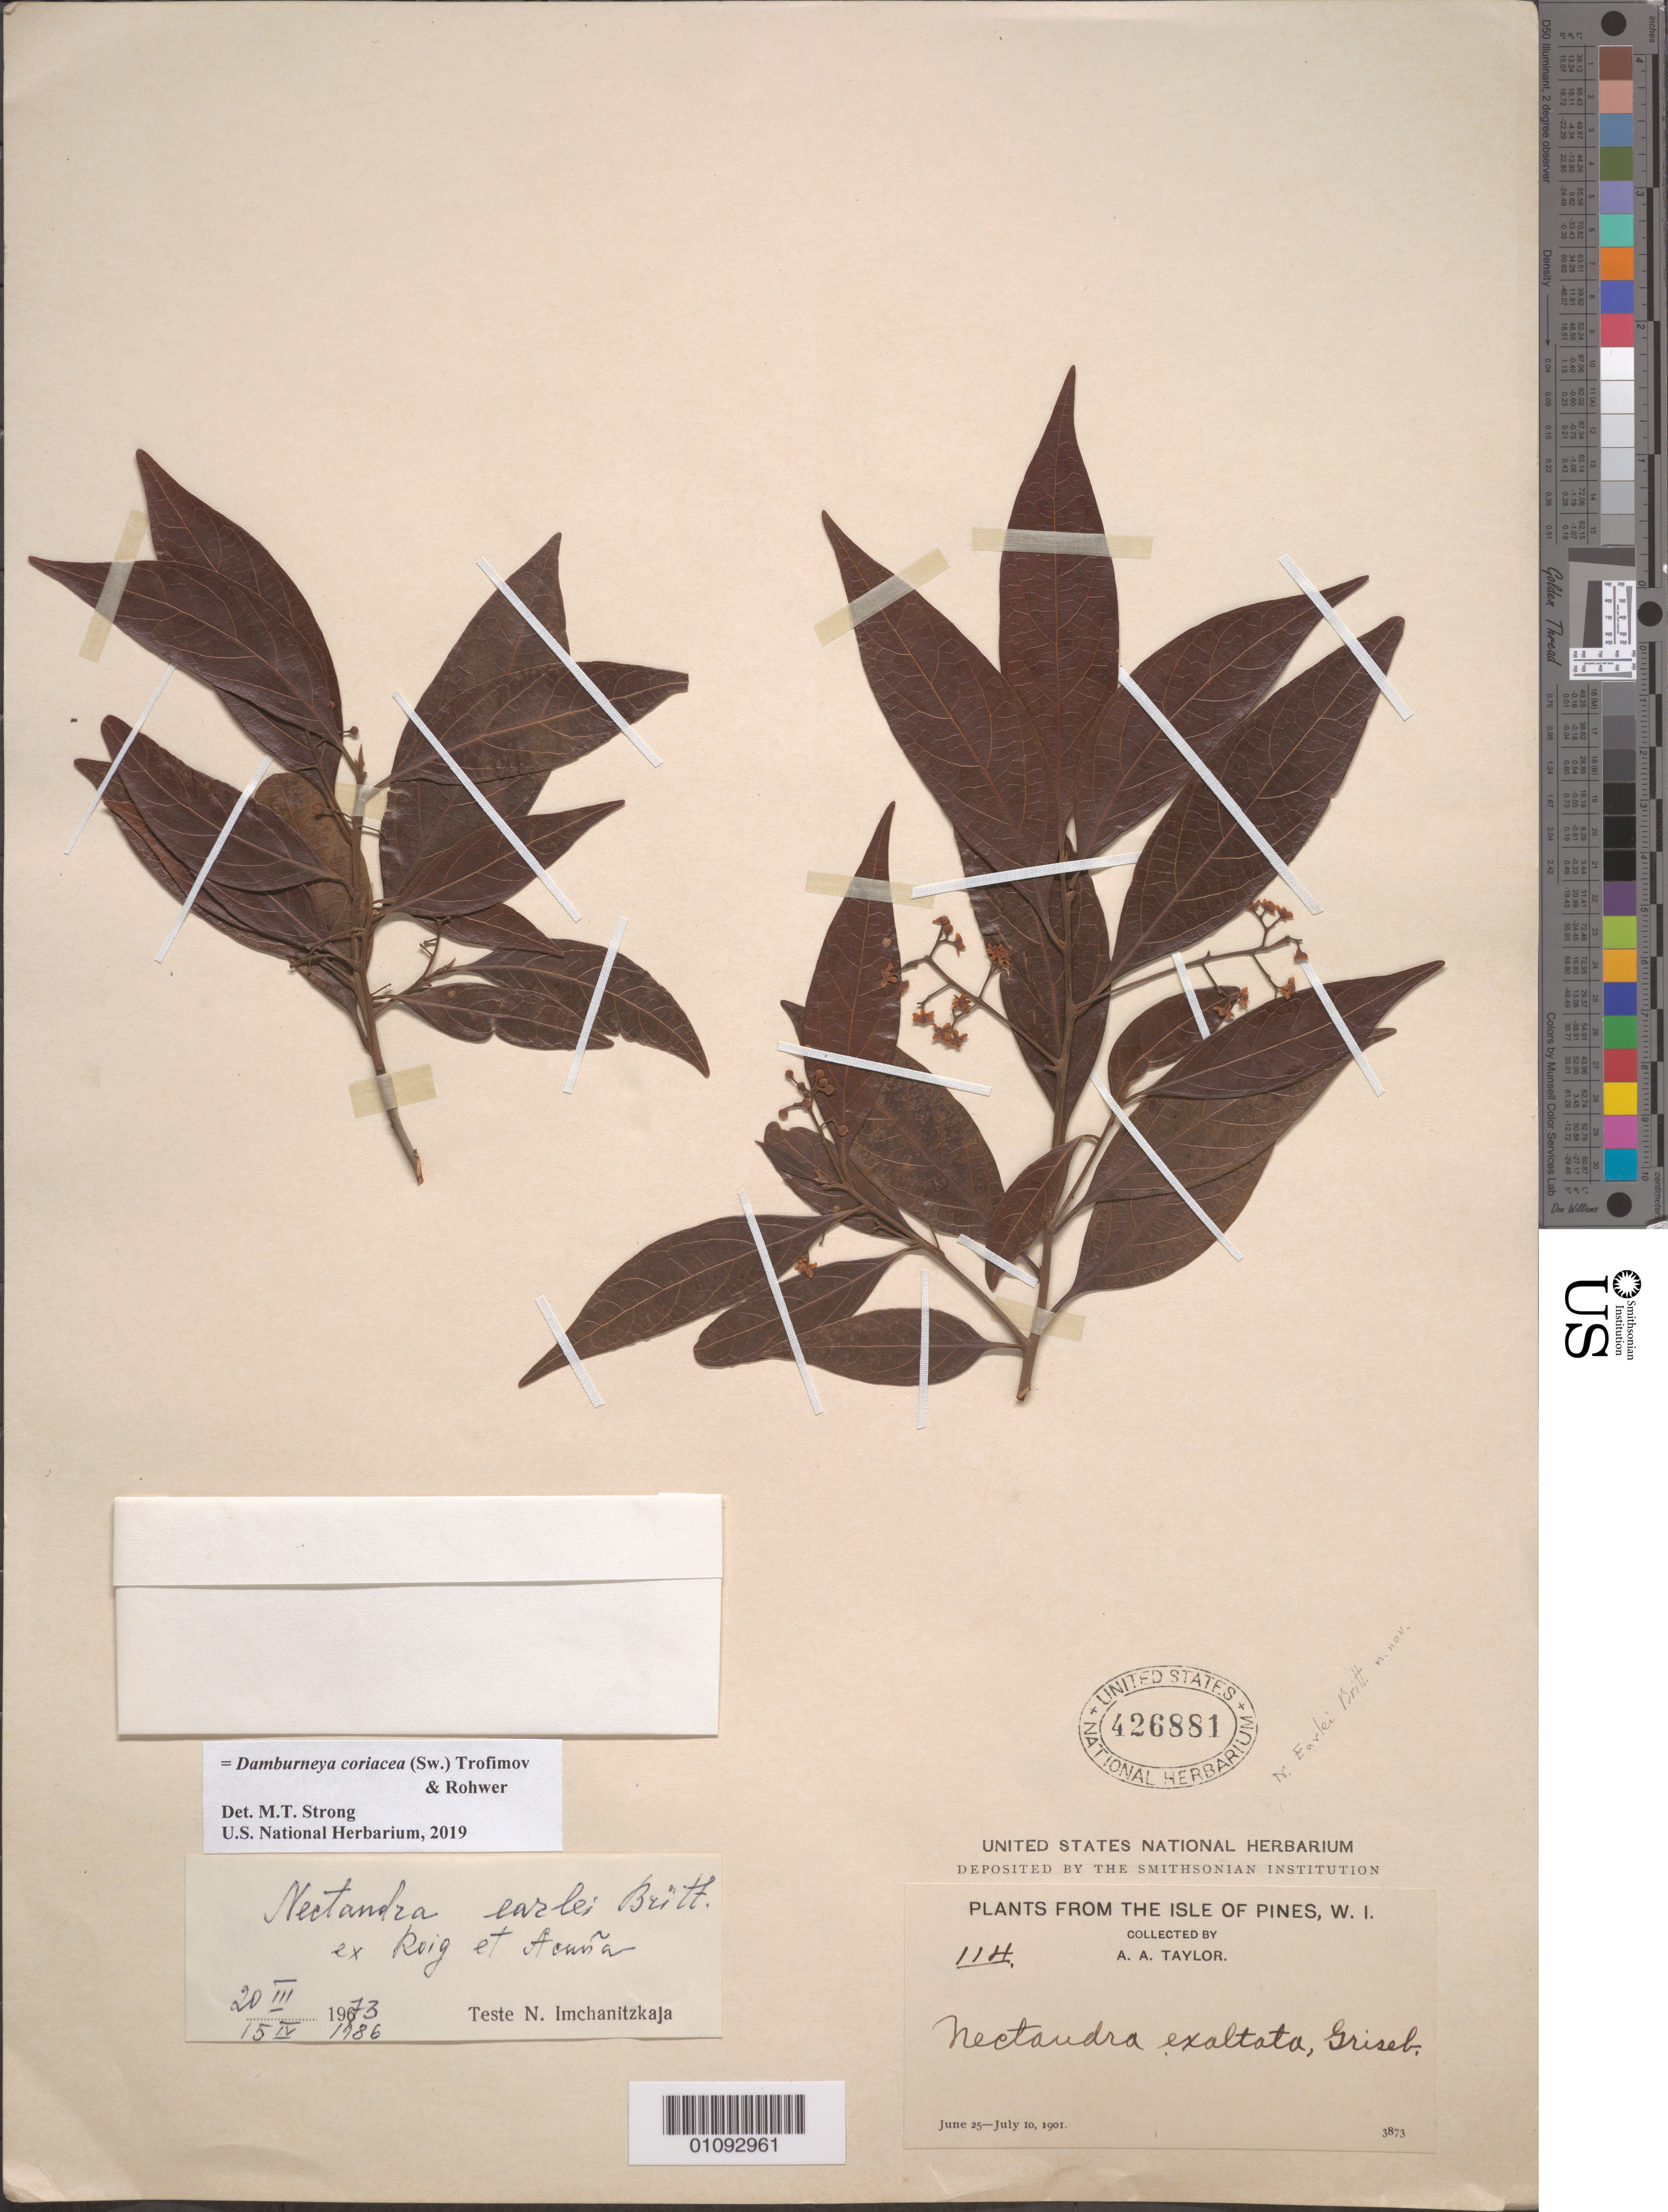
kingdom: Plantae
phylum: Tracheophyta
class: Magnoliopsida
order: Laurales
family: Lauraceae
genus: Nectandra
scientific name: Nectandra earlei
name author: Britton ex Roig & Acuña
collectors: A. A. Taylor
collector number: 114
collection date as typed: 25 Jun 1901 to 10 Jul 1901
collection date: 1901-06-25/1901-07-10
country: Cuba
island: Cuba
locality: Isle of Pines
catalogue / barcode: US 426881